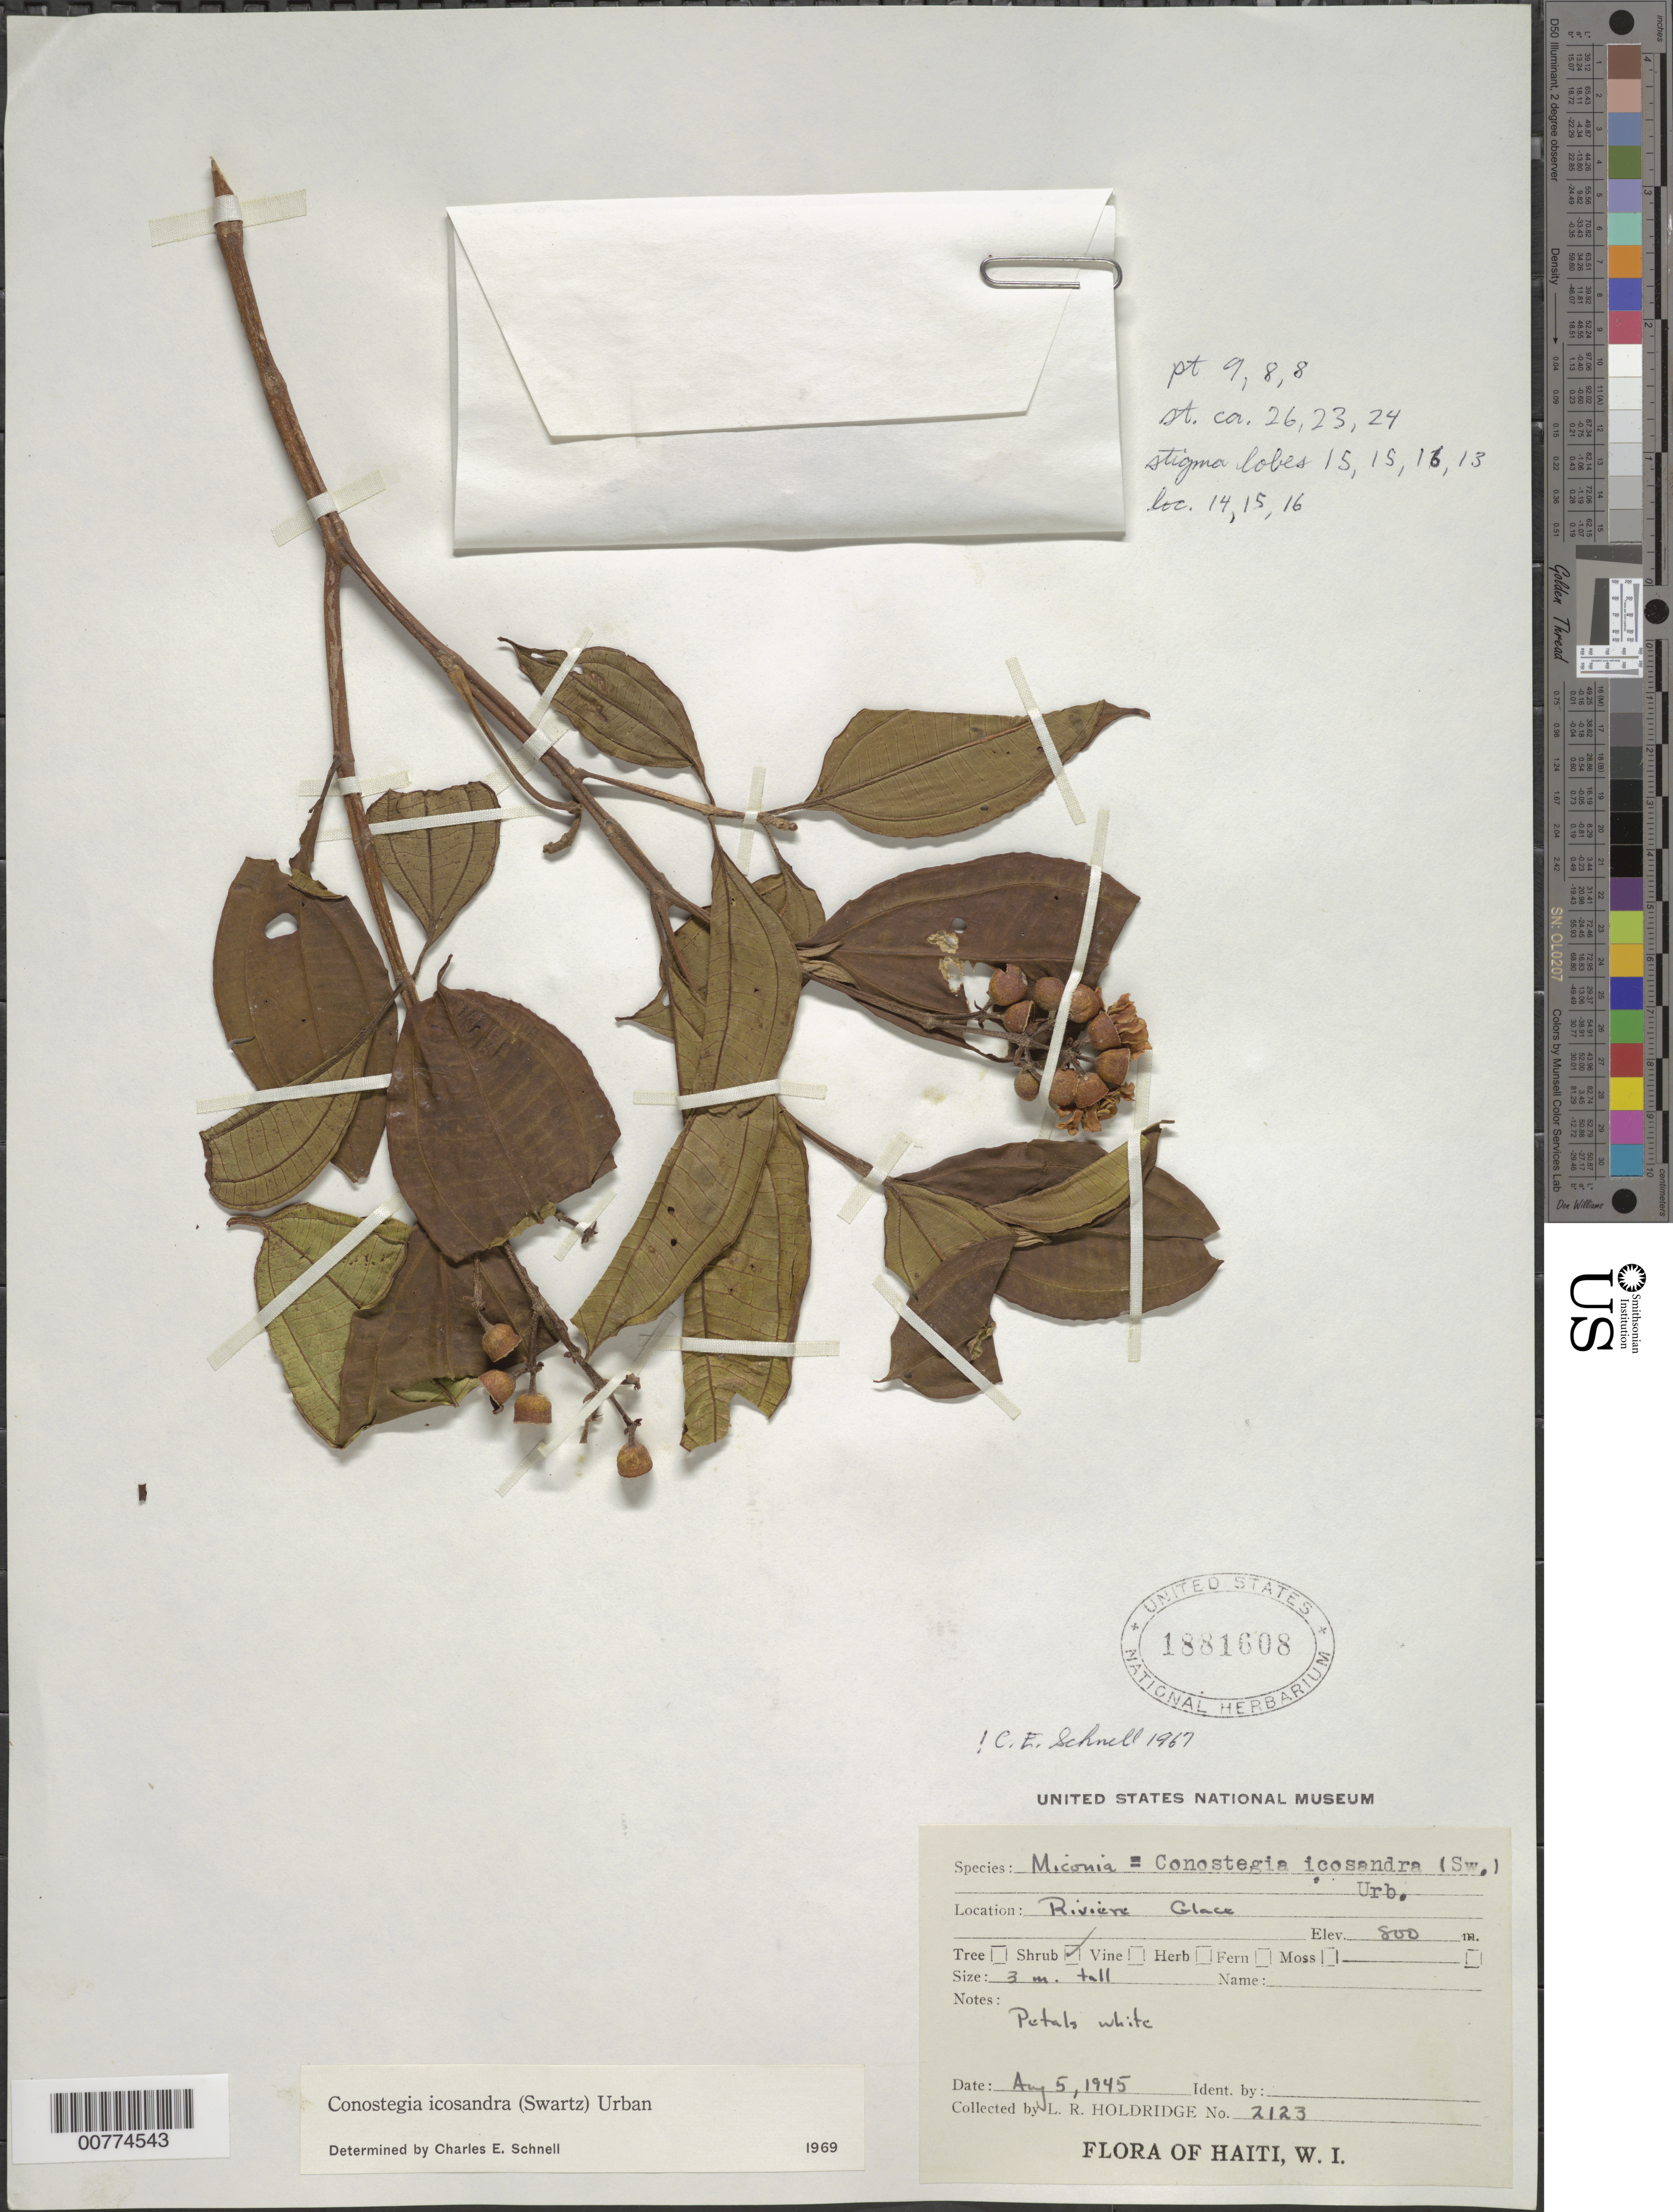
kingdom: Plantae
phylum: Tracheophyta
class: Magnoliopsida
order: Myrtales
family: Melastomataceae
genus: Conostegia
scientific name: Conostegia icosandra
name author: (Sw.) Urb.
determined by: Schnell, C. E.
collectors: L. Holdridge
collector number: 2123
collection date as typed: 05 Aug 1945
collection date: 1945-08-05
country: Haiti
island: Hispaniola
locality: Riviere Glace.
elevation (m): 800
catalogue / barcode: US 1881608